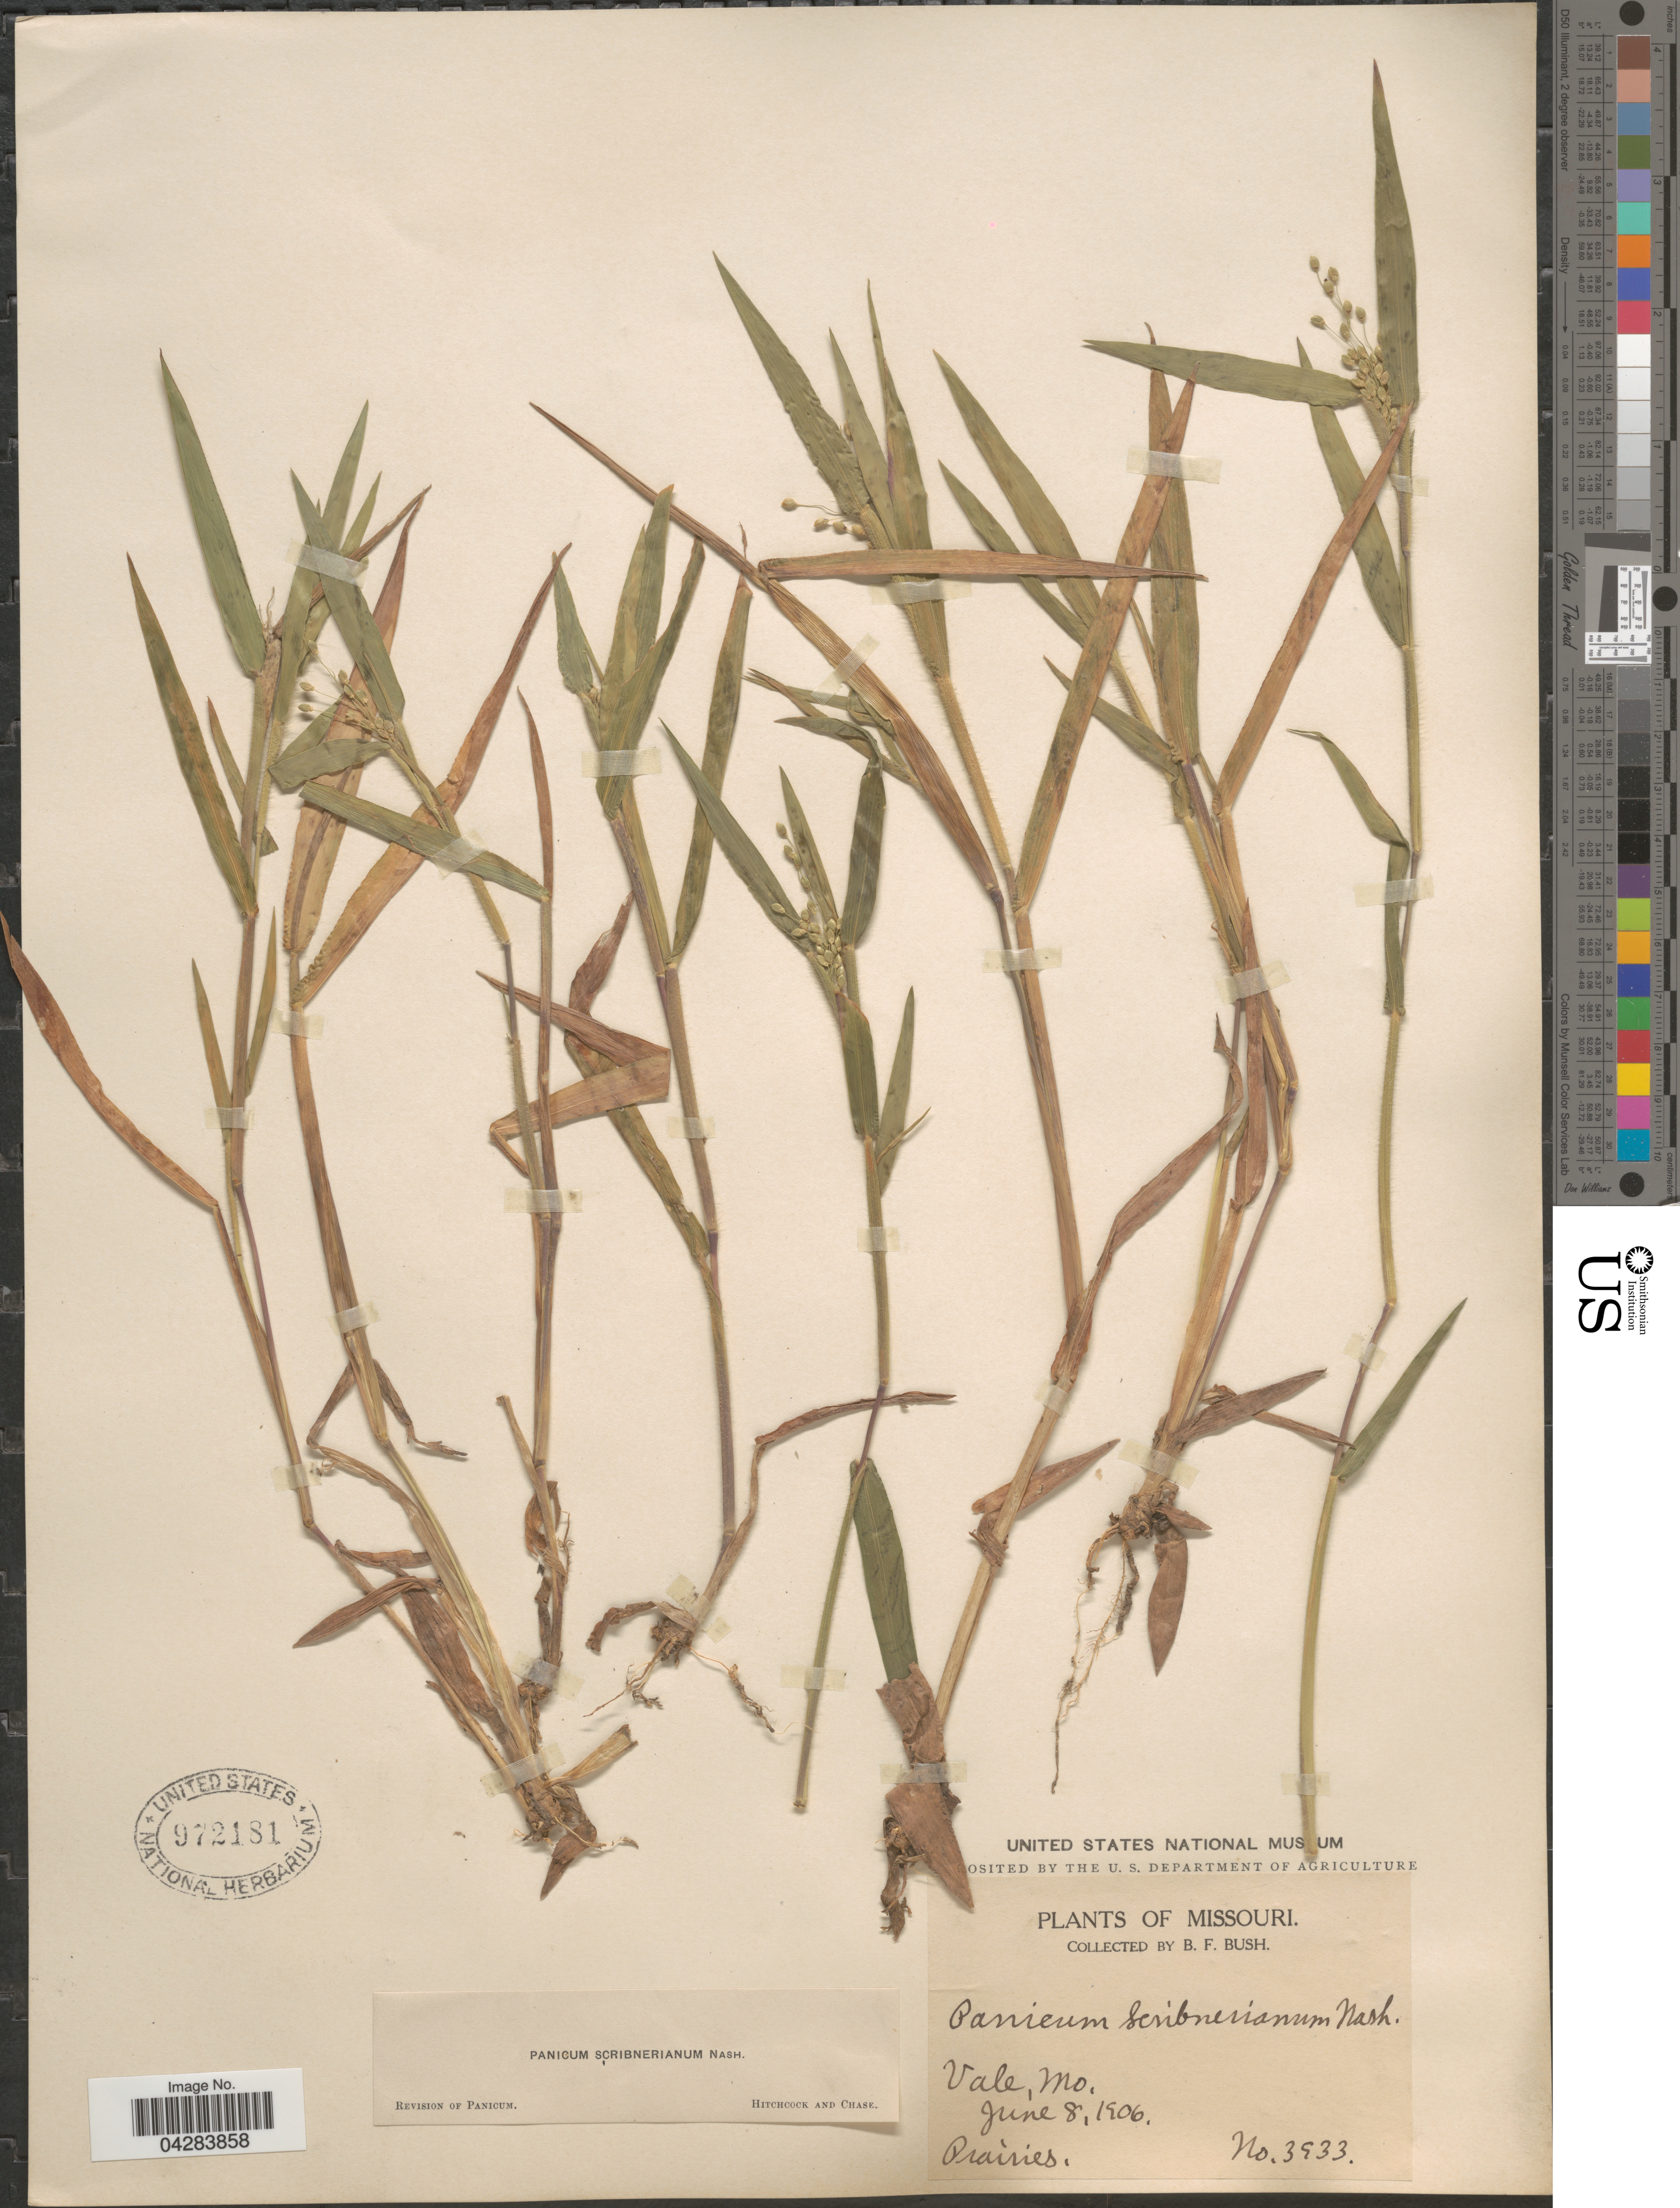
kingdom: Plantae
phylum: Tracheophyta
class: Liliopsida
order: Poales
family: Poaceae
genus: Dichanthelium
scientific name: Dichanthelium oligosanthes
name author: (Schult.) Gould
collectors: B. F. Bush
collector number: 3933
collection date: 1906-06-08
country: United States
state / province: Missouri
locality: Vale.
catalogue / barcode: US 972181